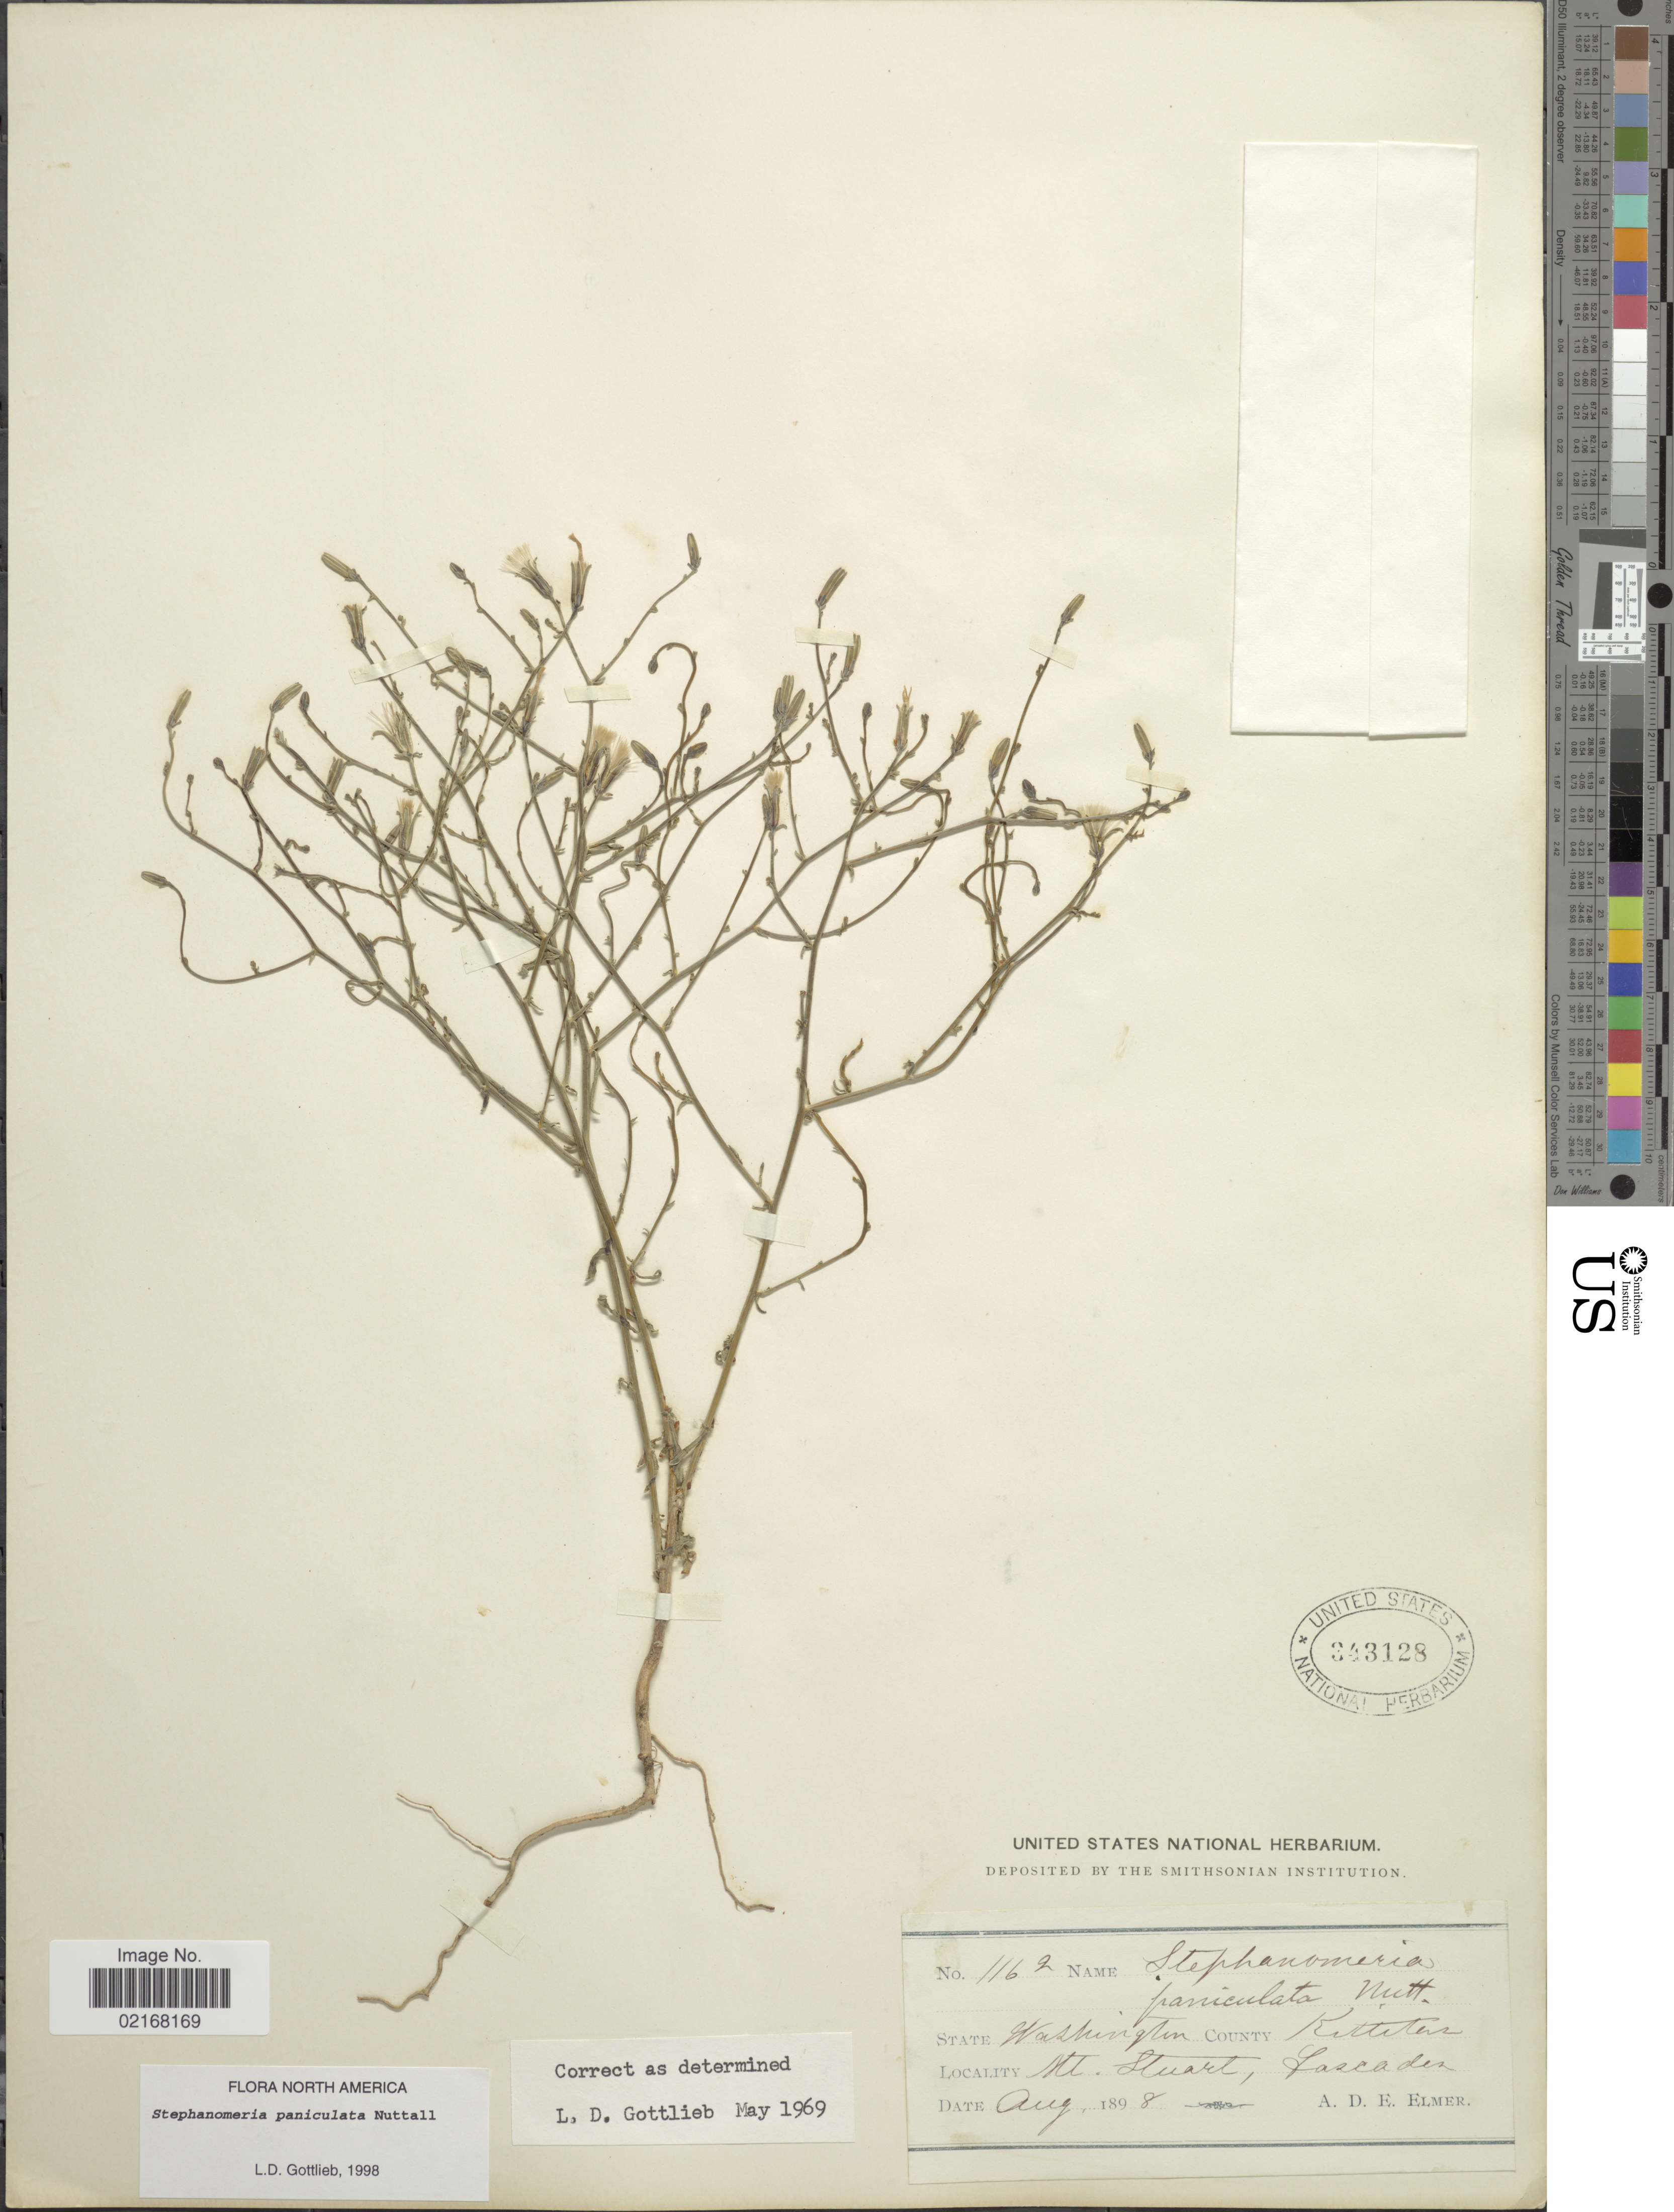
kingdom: Plantae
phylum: Tracheophyta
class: Magnoliopsida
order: Asterales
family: Asteraceae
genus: Stephanomeria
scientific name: Stephanomeria paniculata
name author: Nutt.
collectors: A. D. E. Elmer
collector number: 1162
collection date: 1898-08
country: United States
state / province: Washington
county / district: Kittitas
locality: State Washington. County Kittitas. Mt. Stuart, Cascades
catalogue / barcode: US 343128